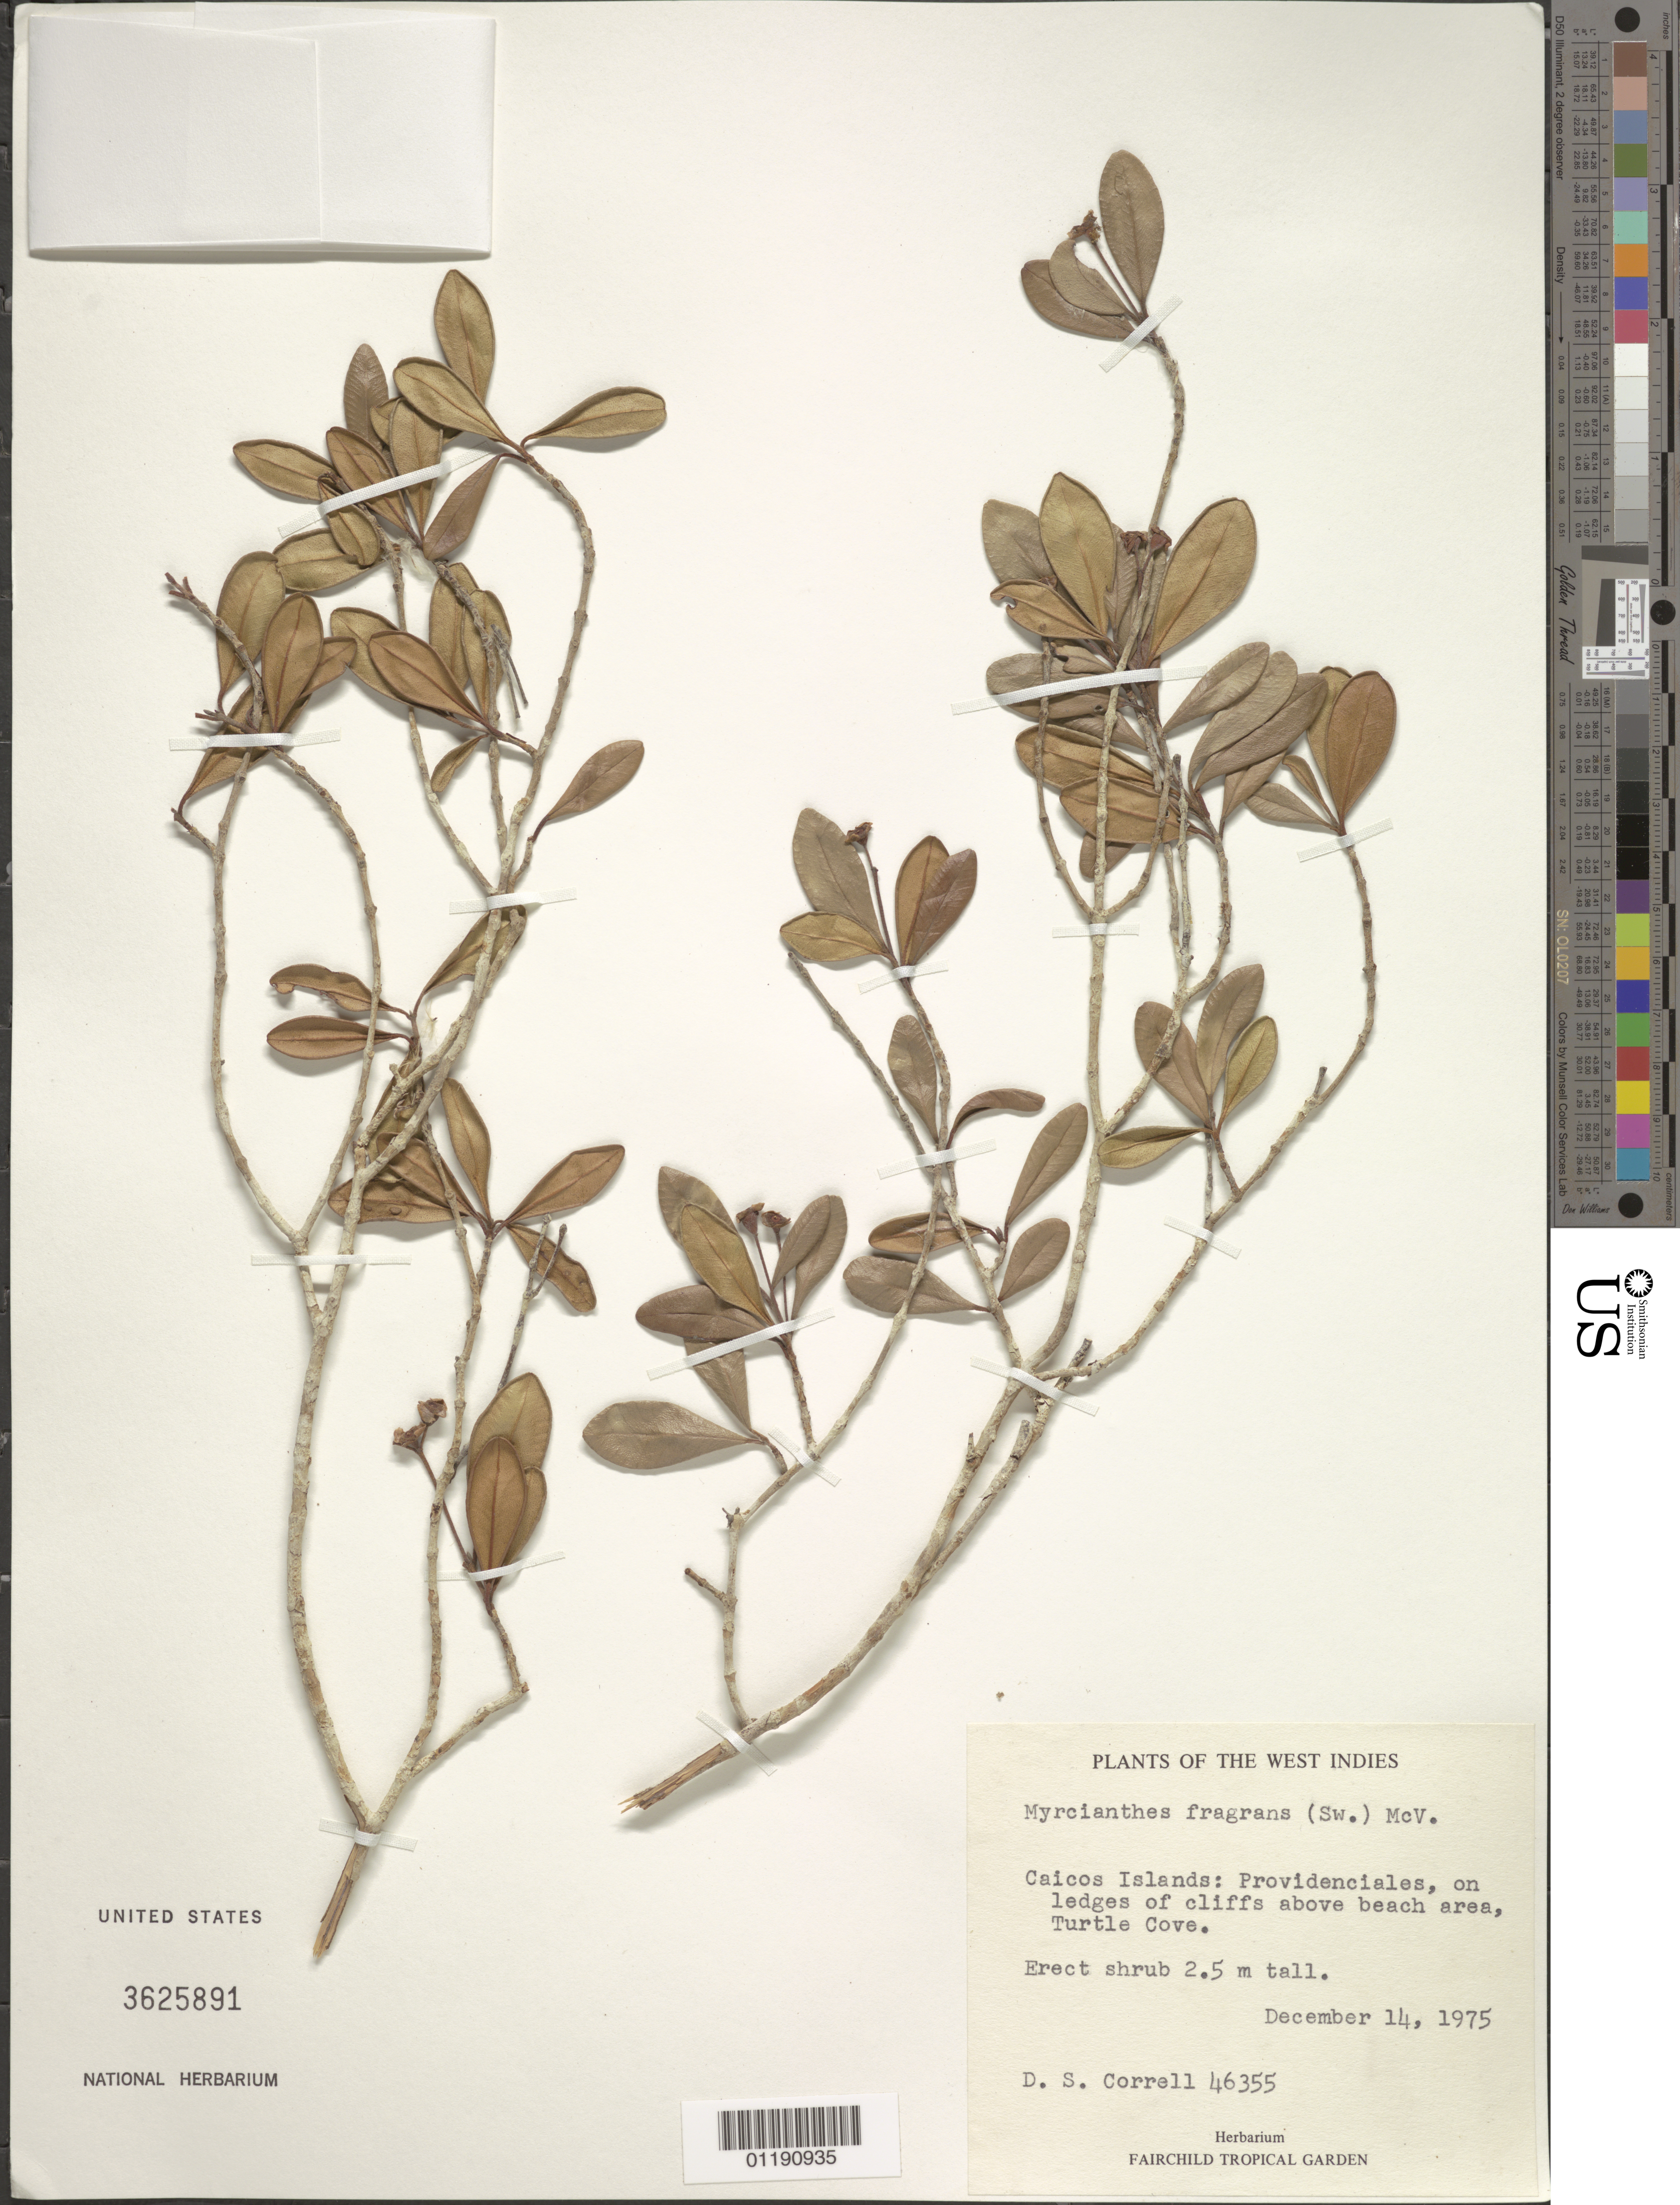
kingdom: Plantae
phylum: Tracheophyta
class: Magnoliopsida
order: Myrtales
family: Myrtaceae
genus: Myrcianthes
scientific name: Myrcianthes fragrans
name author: (Sw.) McVaugh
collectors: D. S. Correll et al.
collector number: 46355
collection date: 1975-12-14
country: Bahamas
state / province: Caicos Islands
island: Caicos s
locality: Caicos Islands: Providenciales, on ledges of cliffs above beach area, Turtle Cove.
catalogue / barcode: US 3625891